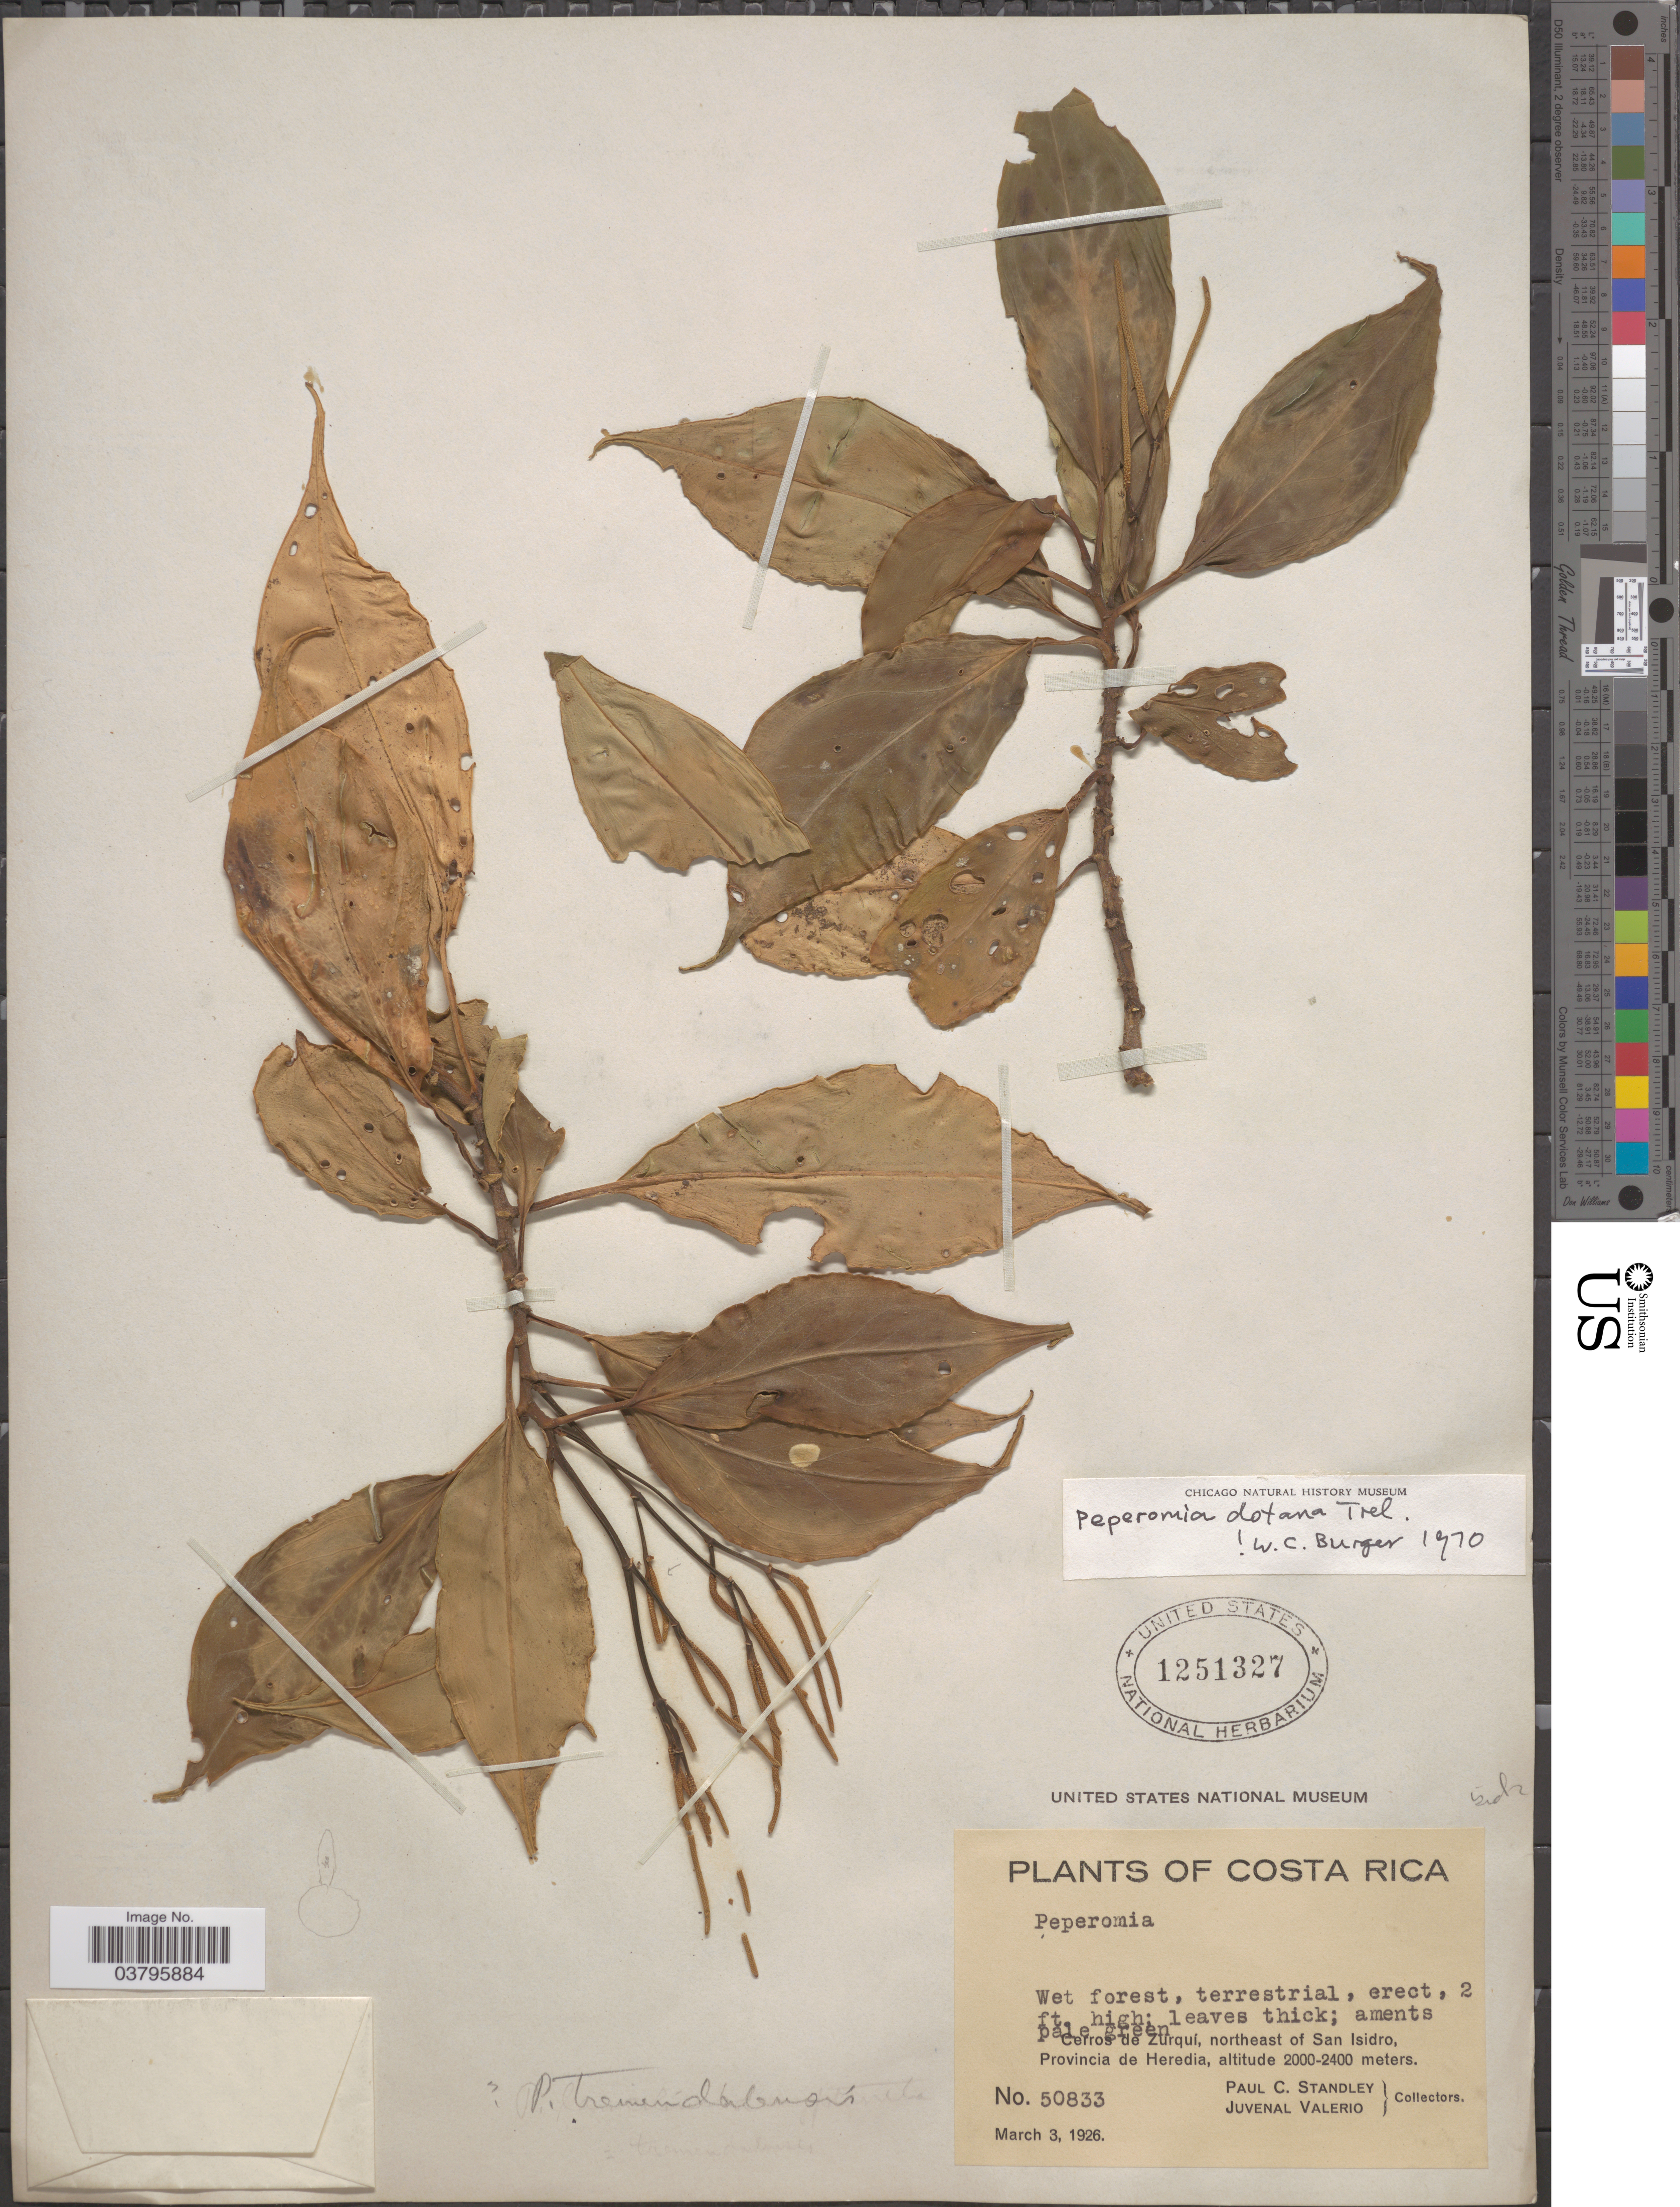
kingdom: Plantae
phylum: Tracheophyta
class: Magnoliopsida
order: Piperales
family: Piperaceae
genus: Peperomia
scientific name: Peperomia dotana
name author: Trel.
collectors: P. C. Standley & J. Valerio R.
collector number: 50833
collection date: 1926-03-03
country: Costa Rica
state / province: Heredia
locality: Cerros de Zurquí, northeast of San Isidro.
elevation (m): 2000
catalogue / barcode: US 1251327